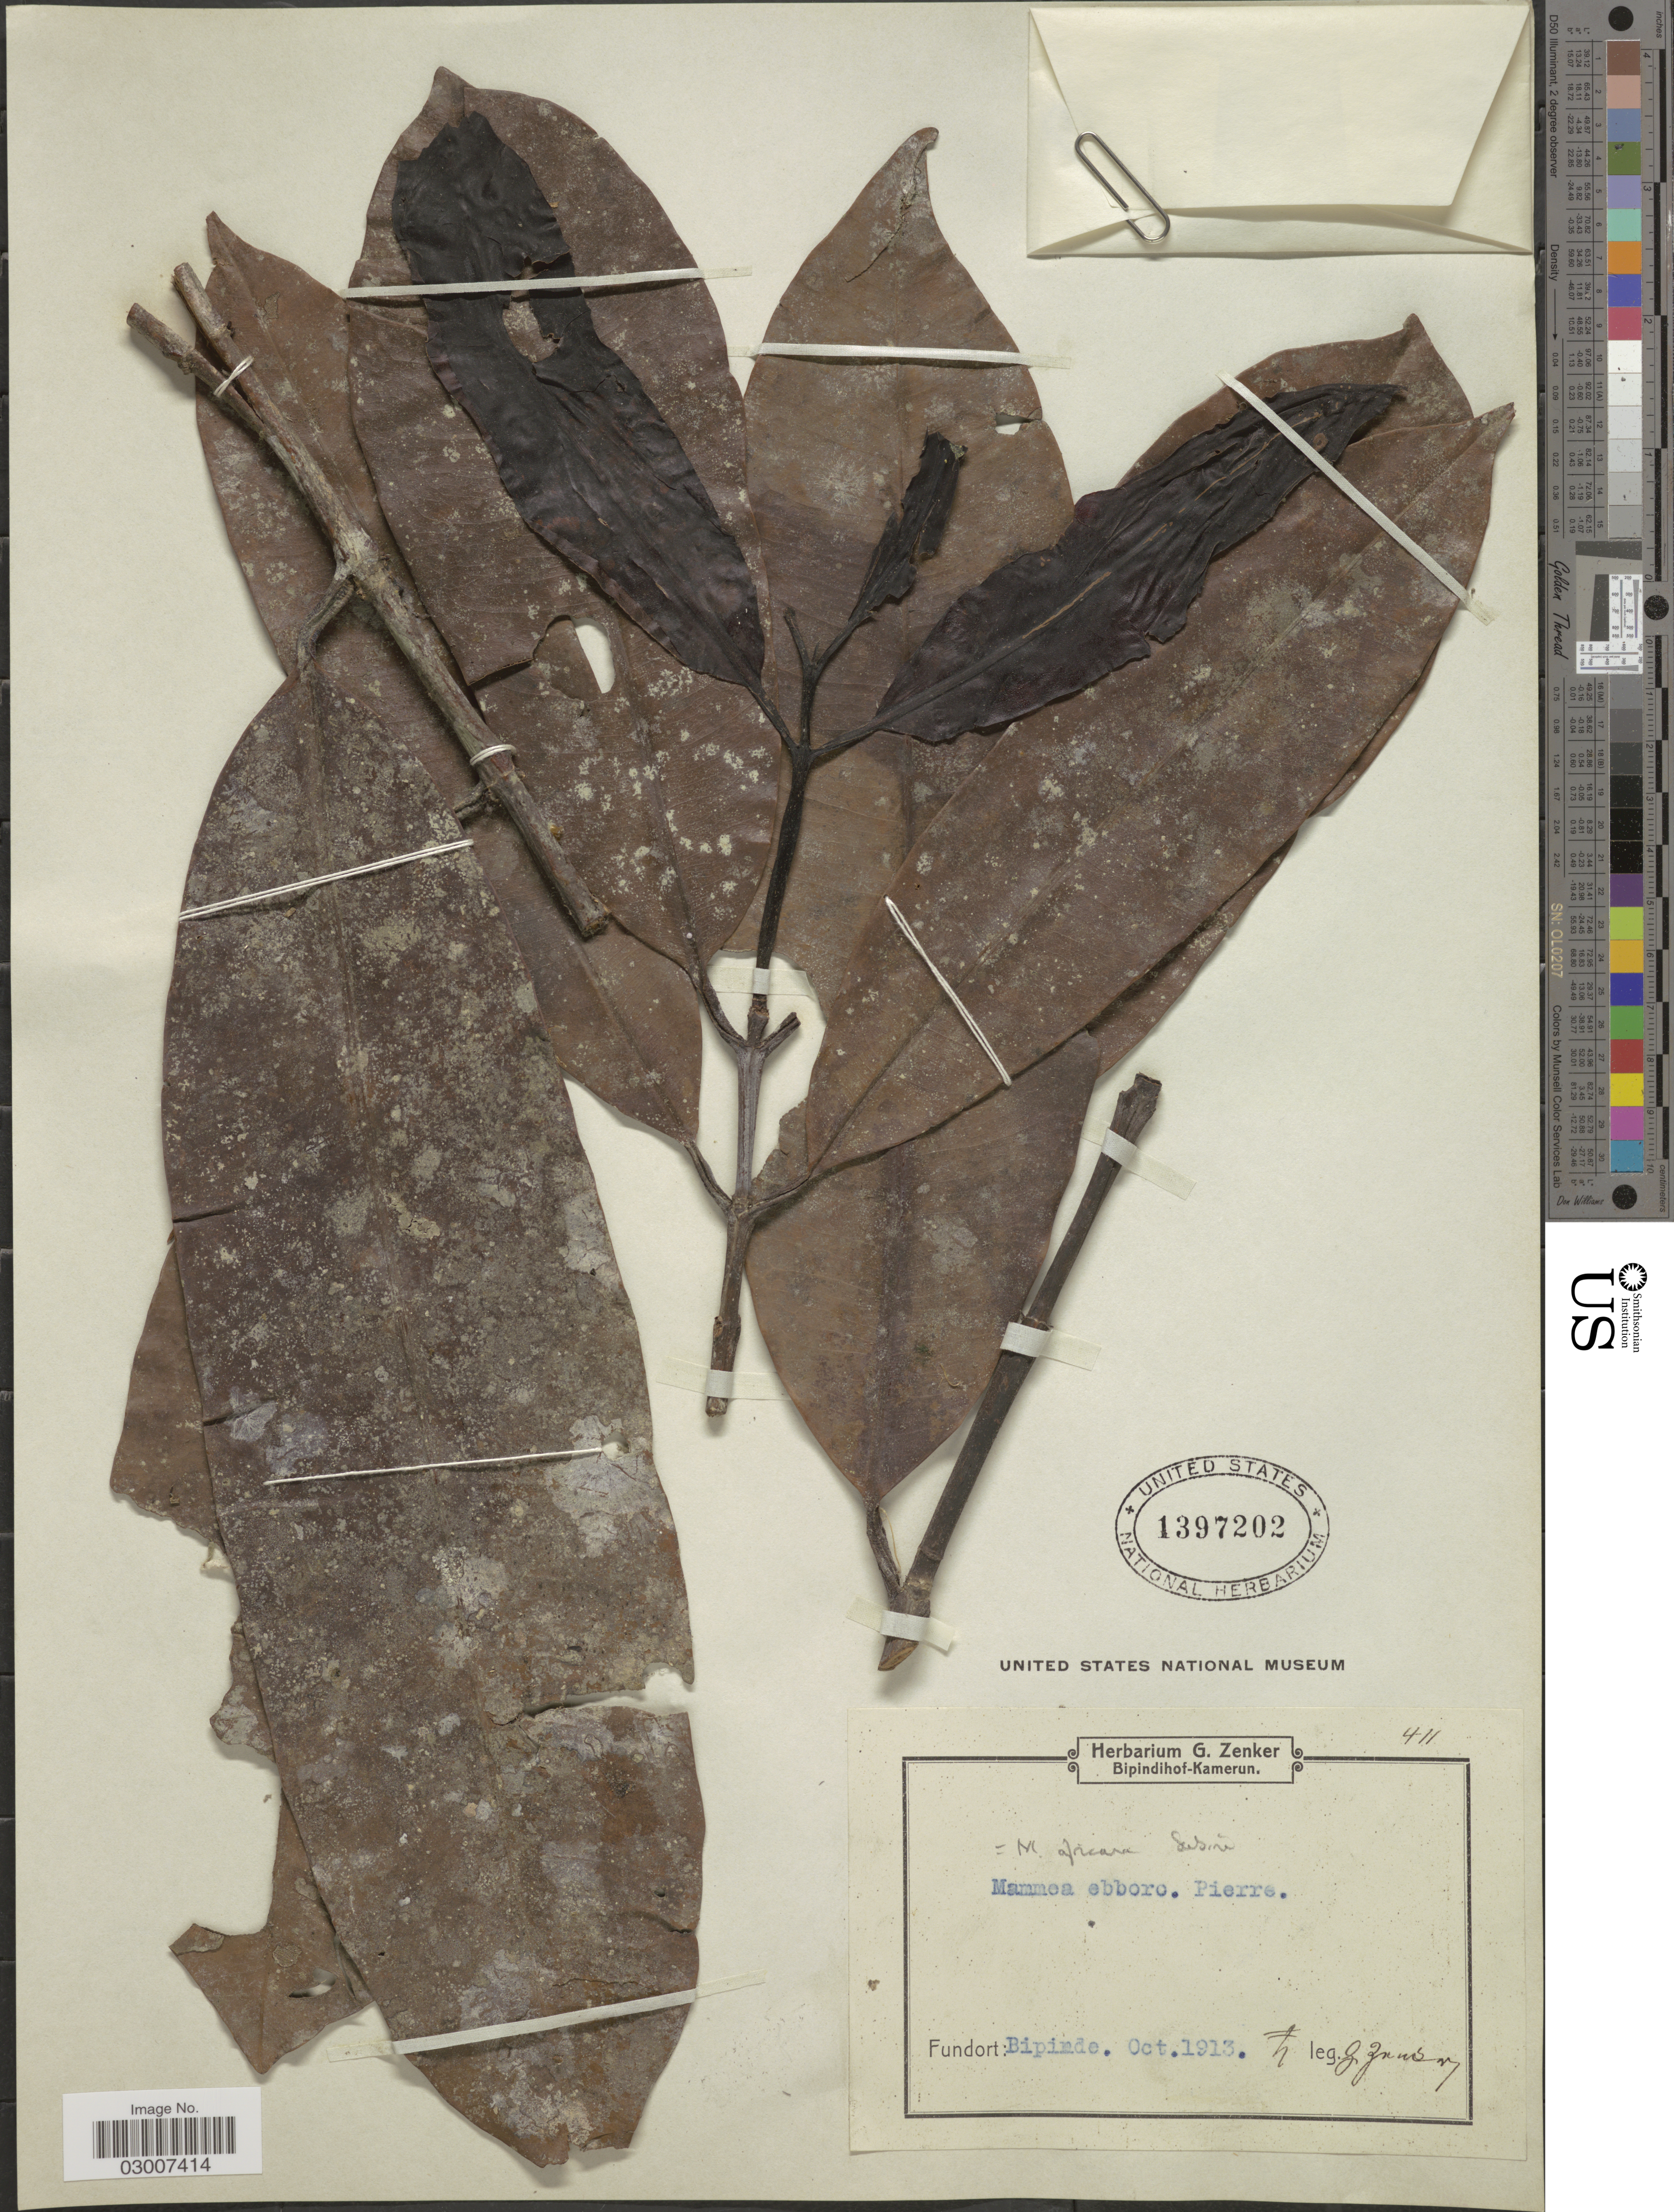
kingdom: Plantae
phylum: Tracheophyta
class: Magnoliopsida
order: Malpighiales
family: Calophyllaceae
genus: Mammea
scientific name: Mammea africana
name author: Sabine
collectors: G. A. Zenker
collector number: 411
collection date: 1913-10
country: Cameroon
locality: Bipinde.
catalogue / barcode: US 1397202